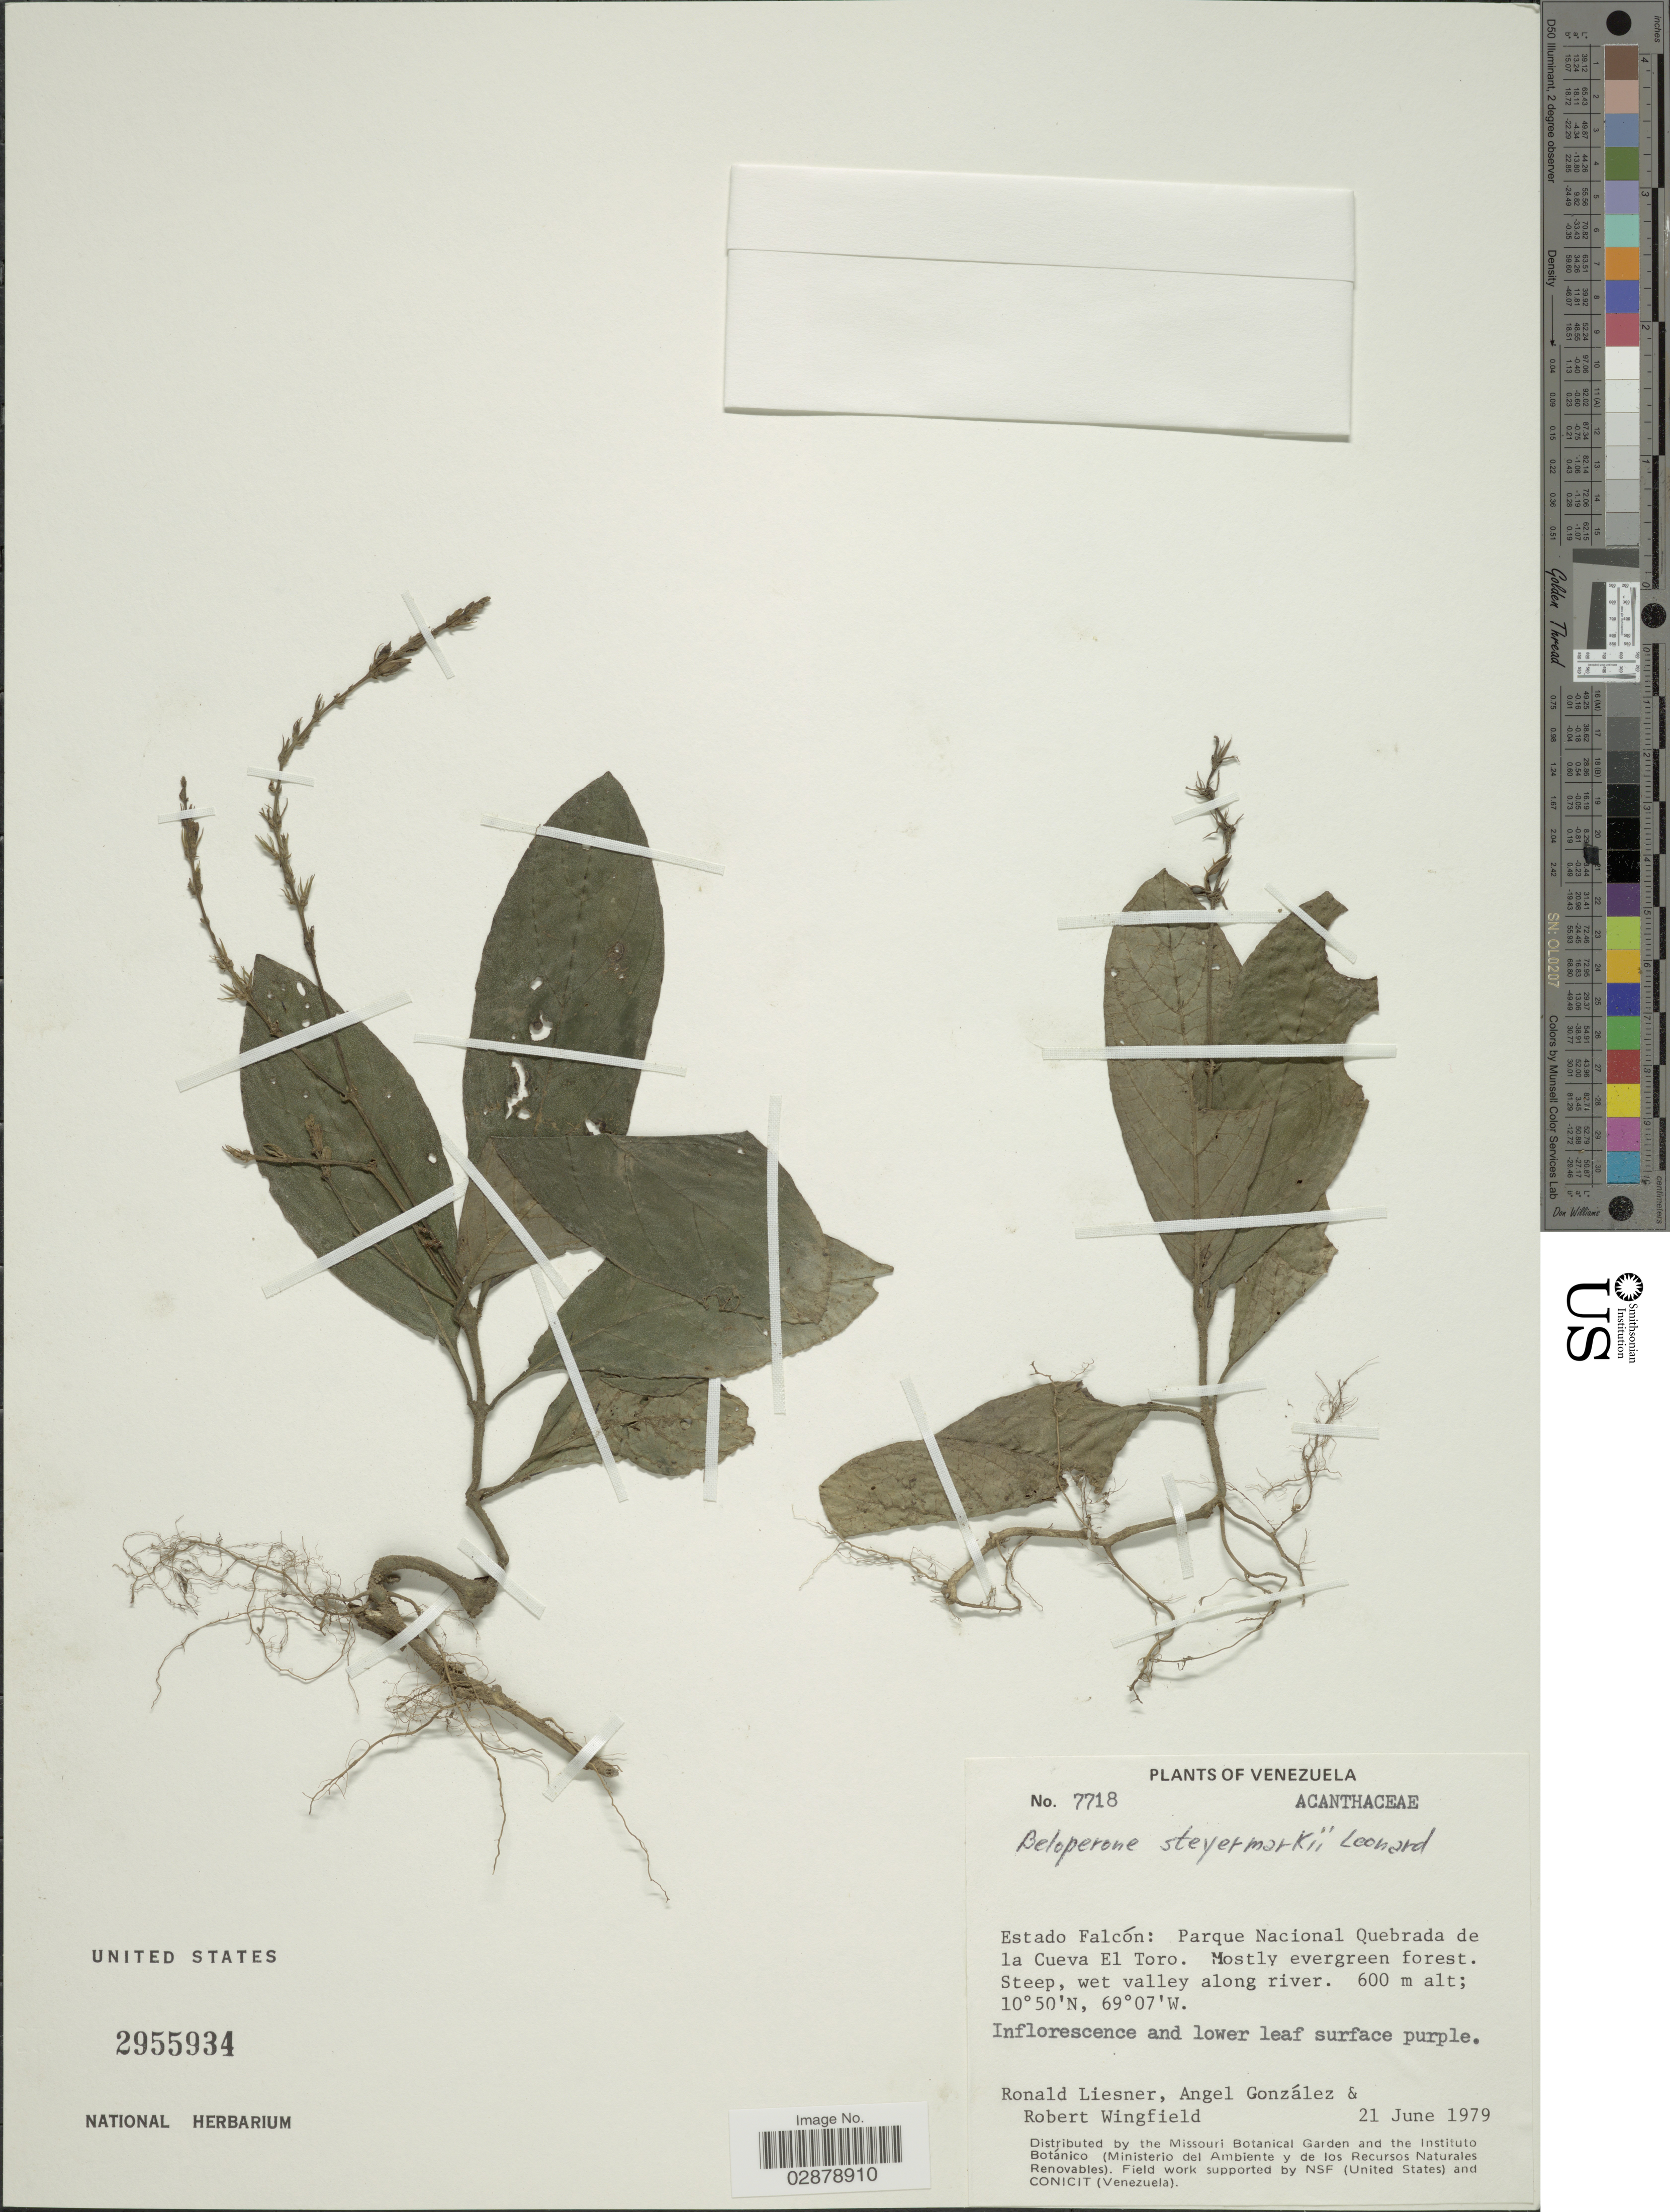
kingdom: Plantae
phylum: Tracheophyta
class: Magnoliopsida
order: Lamiales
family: Acanthaceae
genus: Justicia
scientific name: Justicia effusa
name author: D.N. Gibson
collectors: R. L. Liesner, A. C. González & R. C. Wingfield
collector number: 7718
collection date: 1979-06-21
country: Venezuela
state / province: Falcón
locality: Parque Nacional Quebrada de la Cueva El Toro.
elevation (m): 600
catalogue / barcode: US 2955934